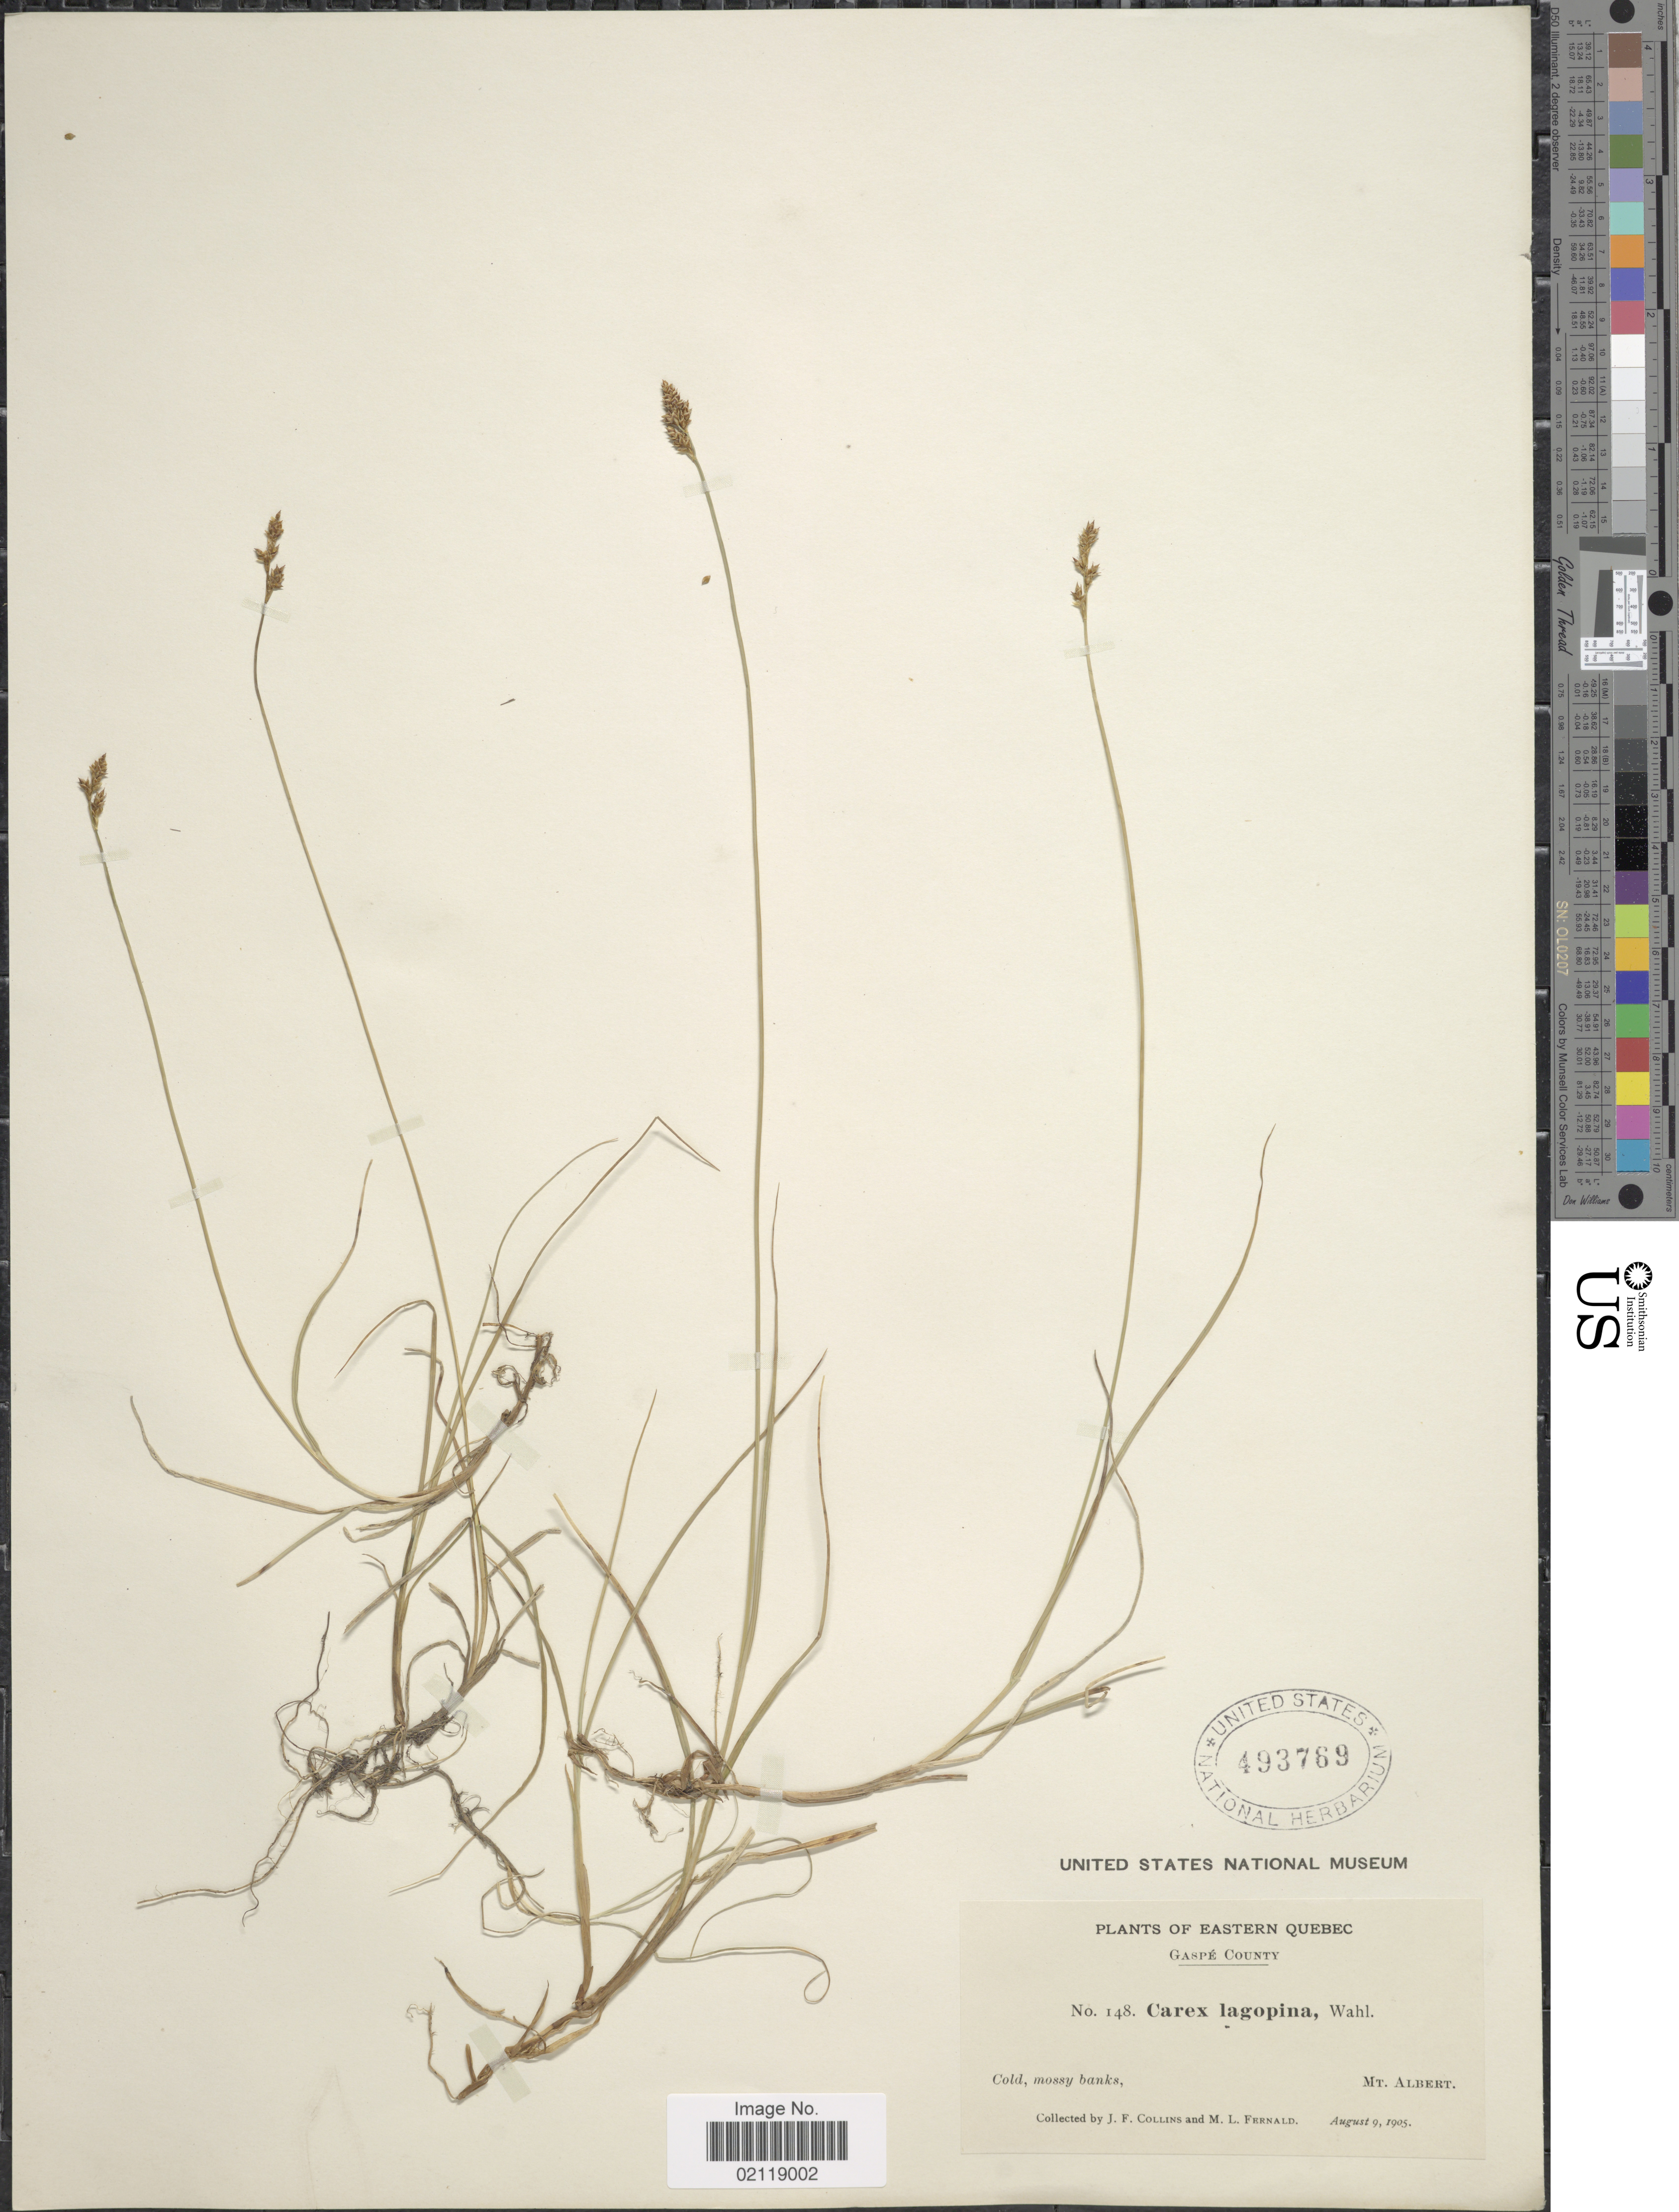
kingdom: Plantae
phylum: Tracheophyta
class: Liliopsida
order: Poales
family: Cyperaceae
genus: Carex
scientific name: Carex lachenalii subsp. lachenalii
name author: Schkuhr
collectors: J. Collins & M. L. Fernald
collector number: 148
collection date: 1905-08-09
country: Canada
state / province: Quebec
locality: Eastern Quebec. Gaspe County. Cold, mossy banks, Mt. Albert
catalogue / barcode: US 493769